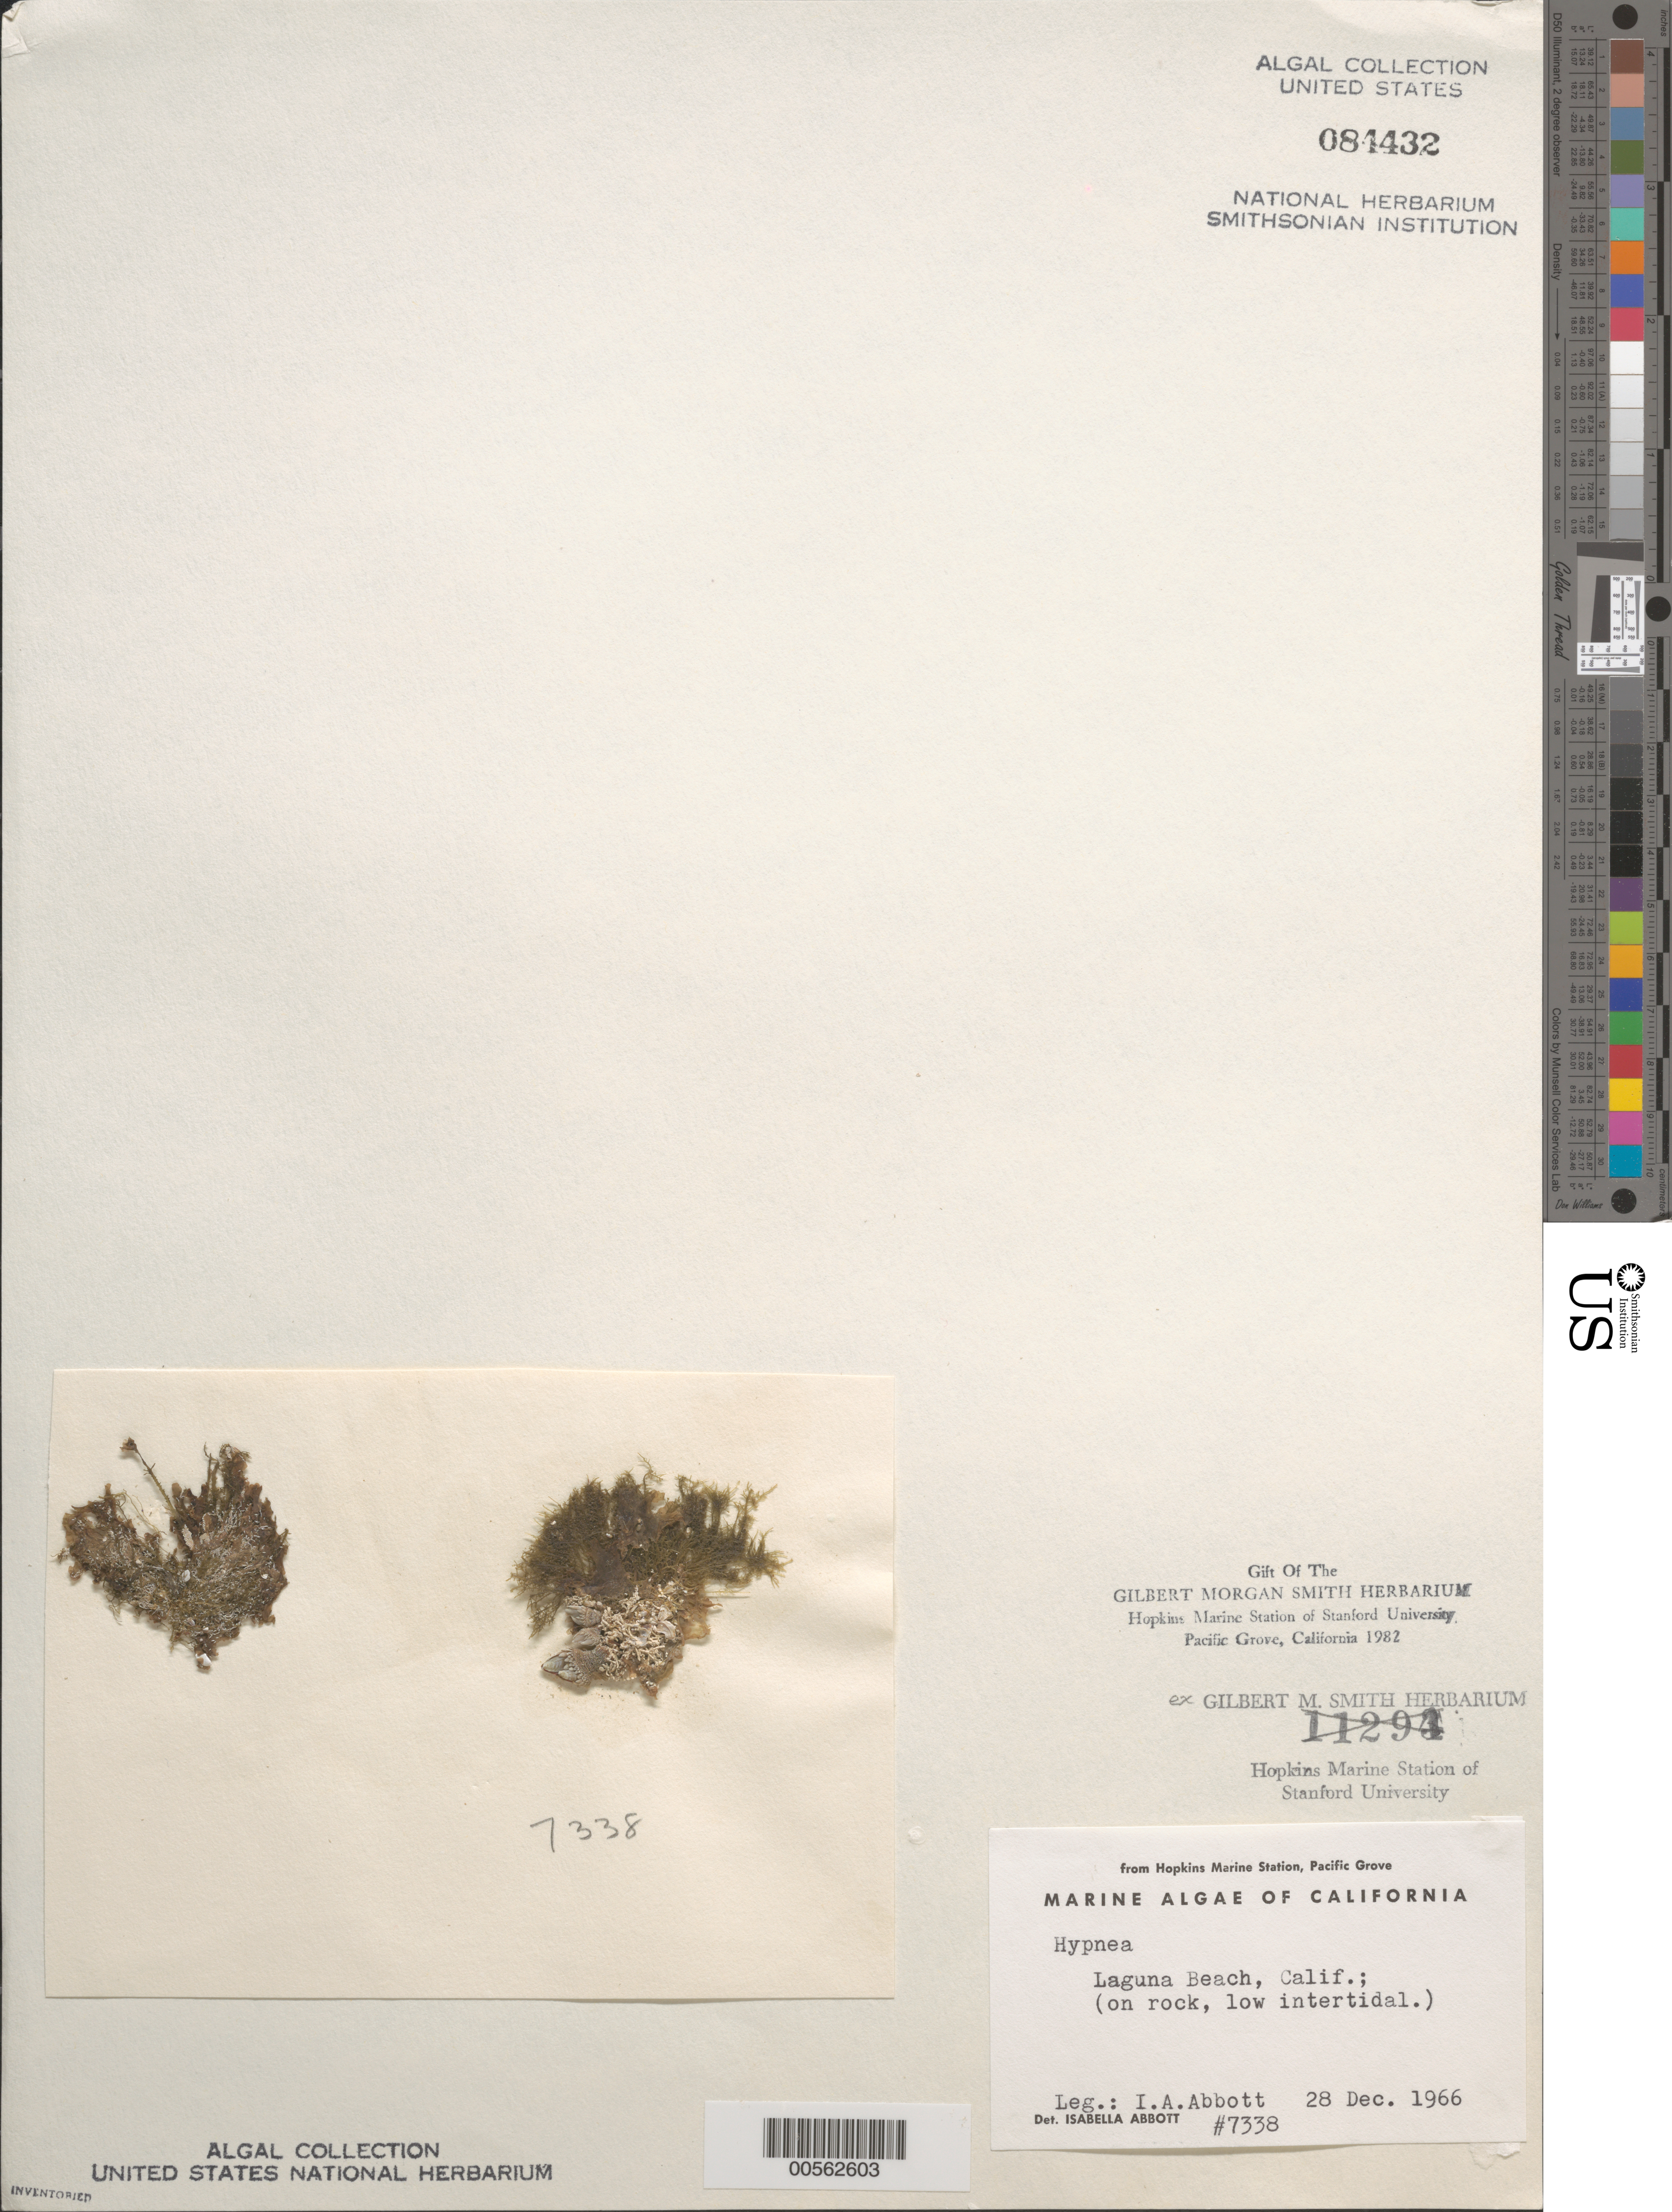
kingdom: Plantae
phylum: Rhodophyta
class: Florideophyceae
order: Gigartinales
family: Cystocloniaceae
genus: Hypnea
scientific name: Hypnea sp.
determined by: Abbott, Isabella A.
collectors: I. A. Abbott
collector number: IAA 7338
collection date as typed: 28 Dec 1966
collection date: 1966-12-28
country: United States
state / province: California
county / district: Orange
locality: Laguna Beach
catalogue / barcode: US 84432